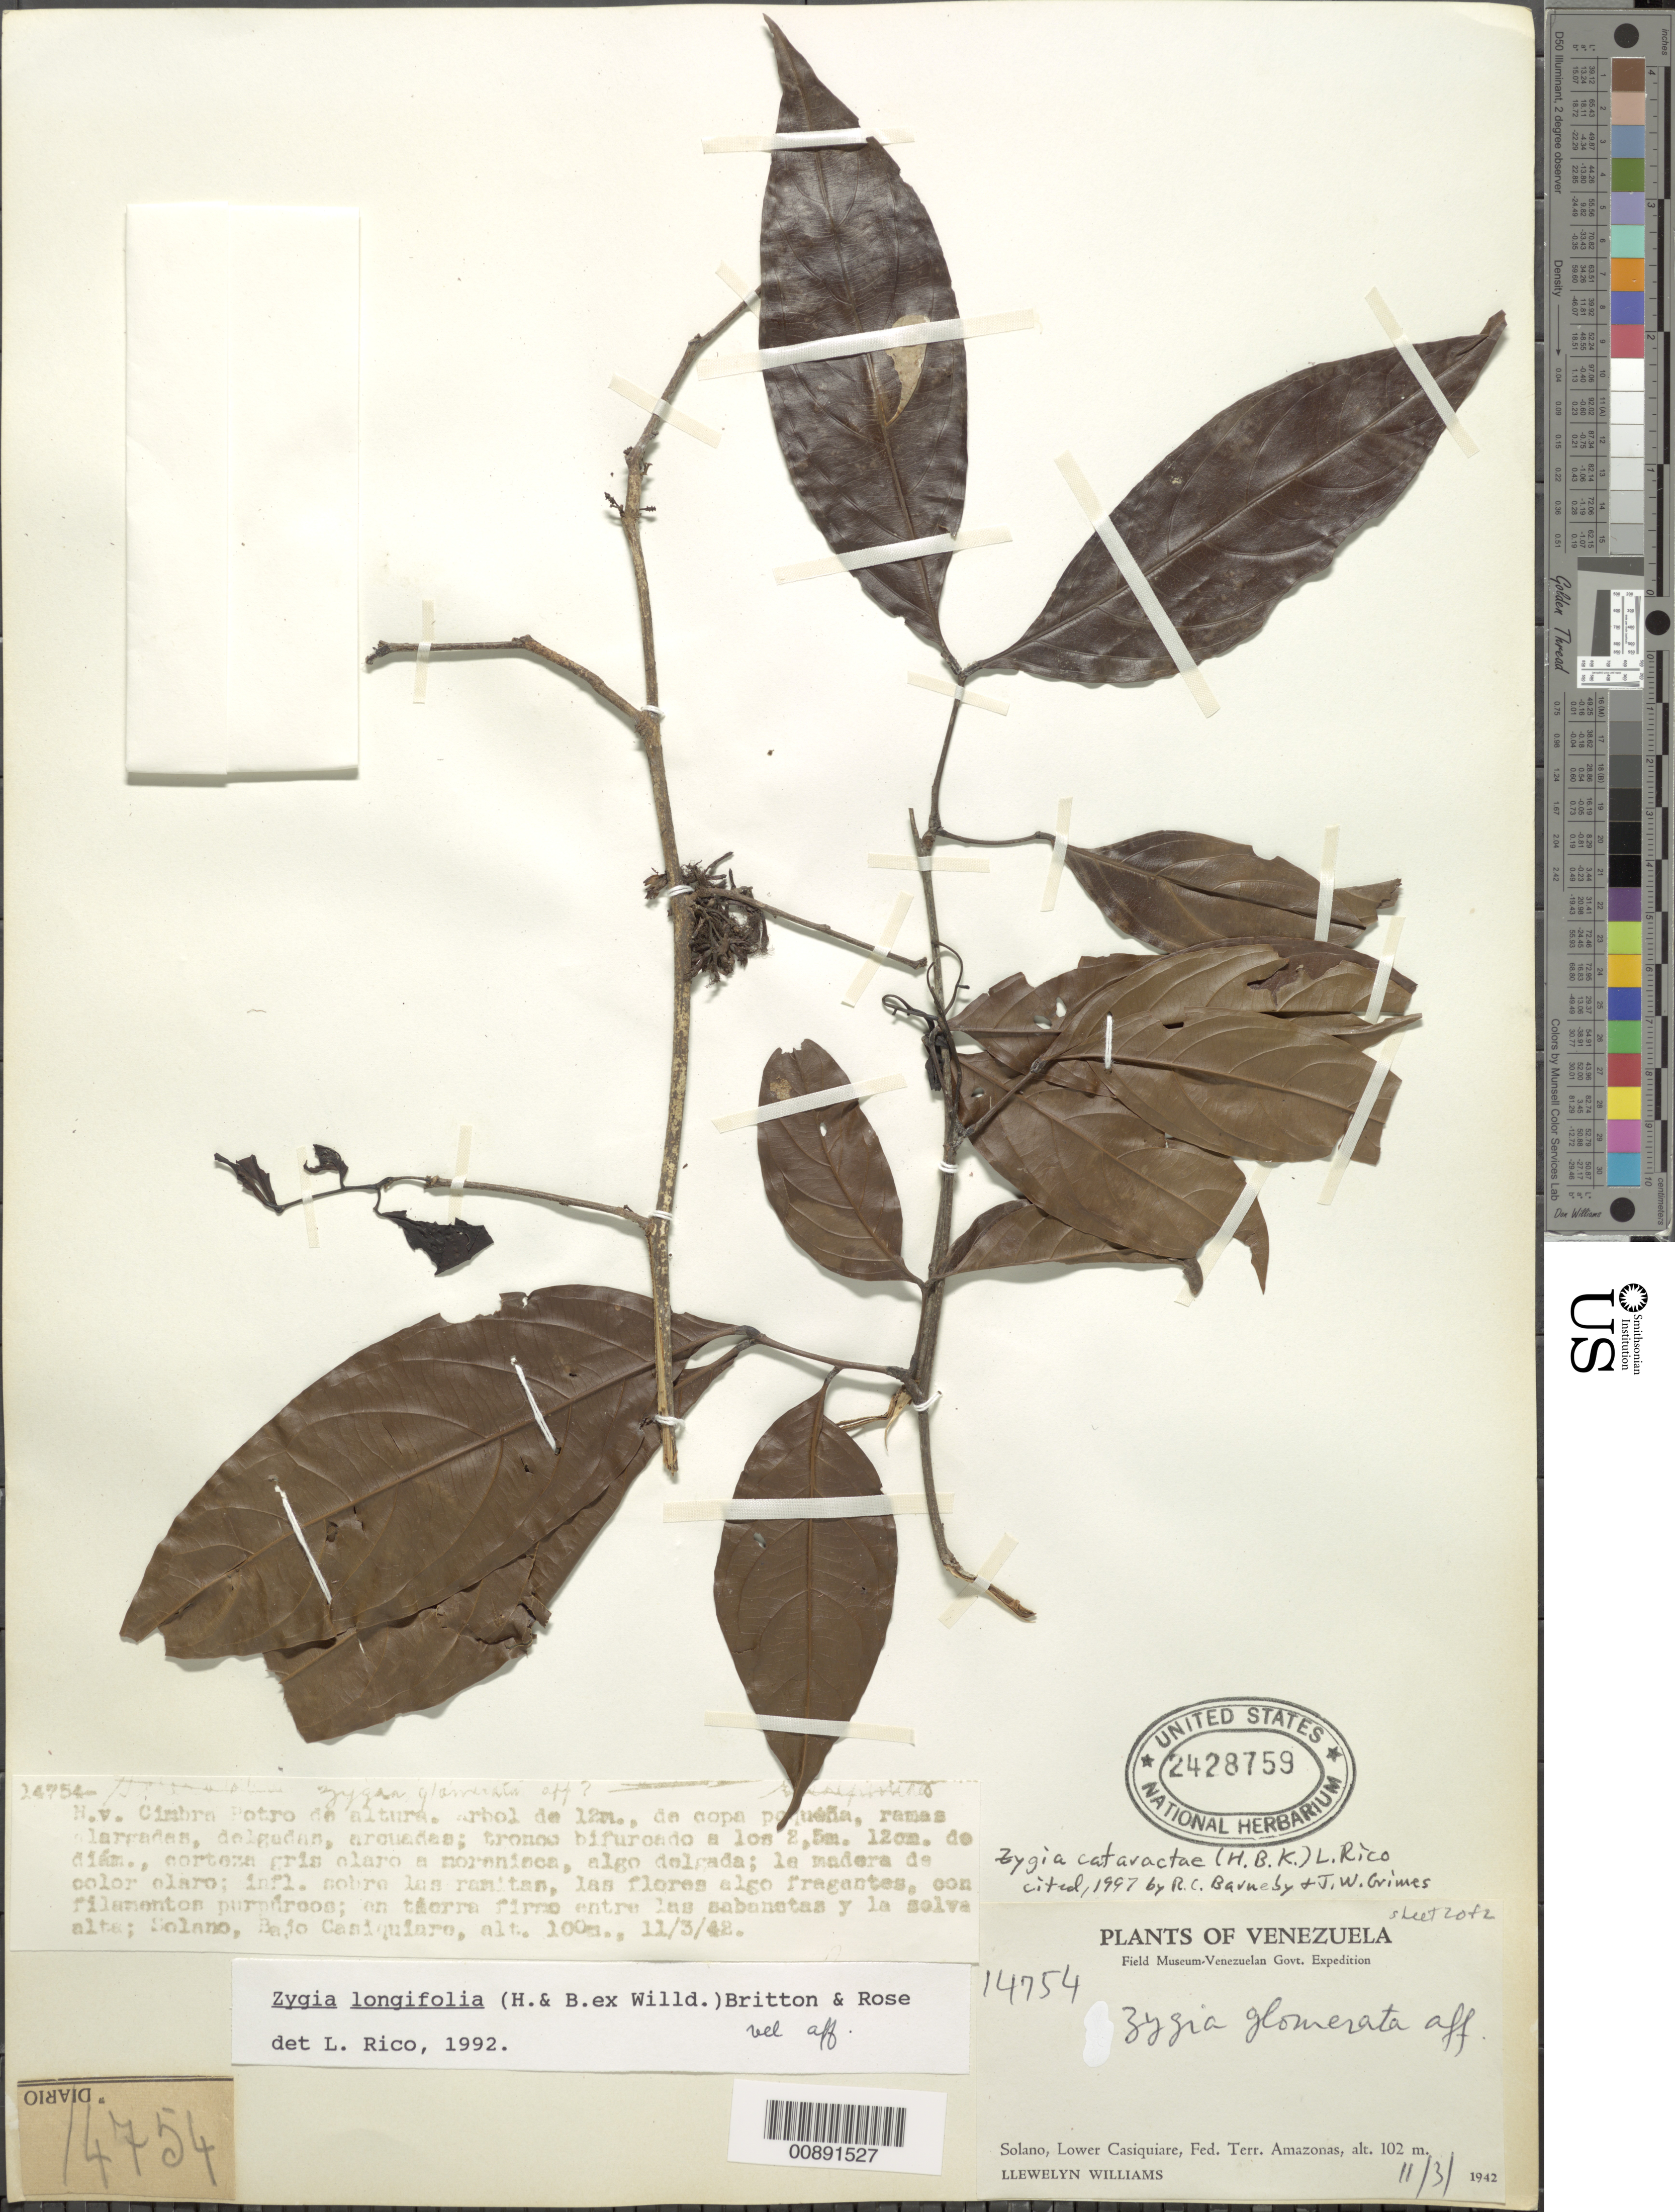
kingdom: Plantae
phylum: Tracheophyta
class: Magnoliopsida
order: Fabales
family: Fabaceae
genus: Zygia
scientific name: Zygia cataractae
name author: (Kunth) L. Rico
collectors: Ll. Williams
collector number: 14754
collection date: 1942-03-11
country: Venezuela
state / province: Amazonas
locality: Solano, Lower Casiquiare, Fed. Terr. Amazonas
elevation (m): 102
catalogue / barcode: US 2428759